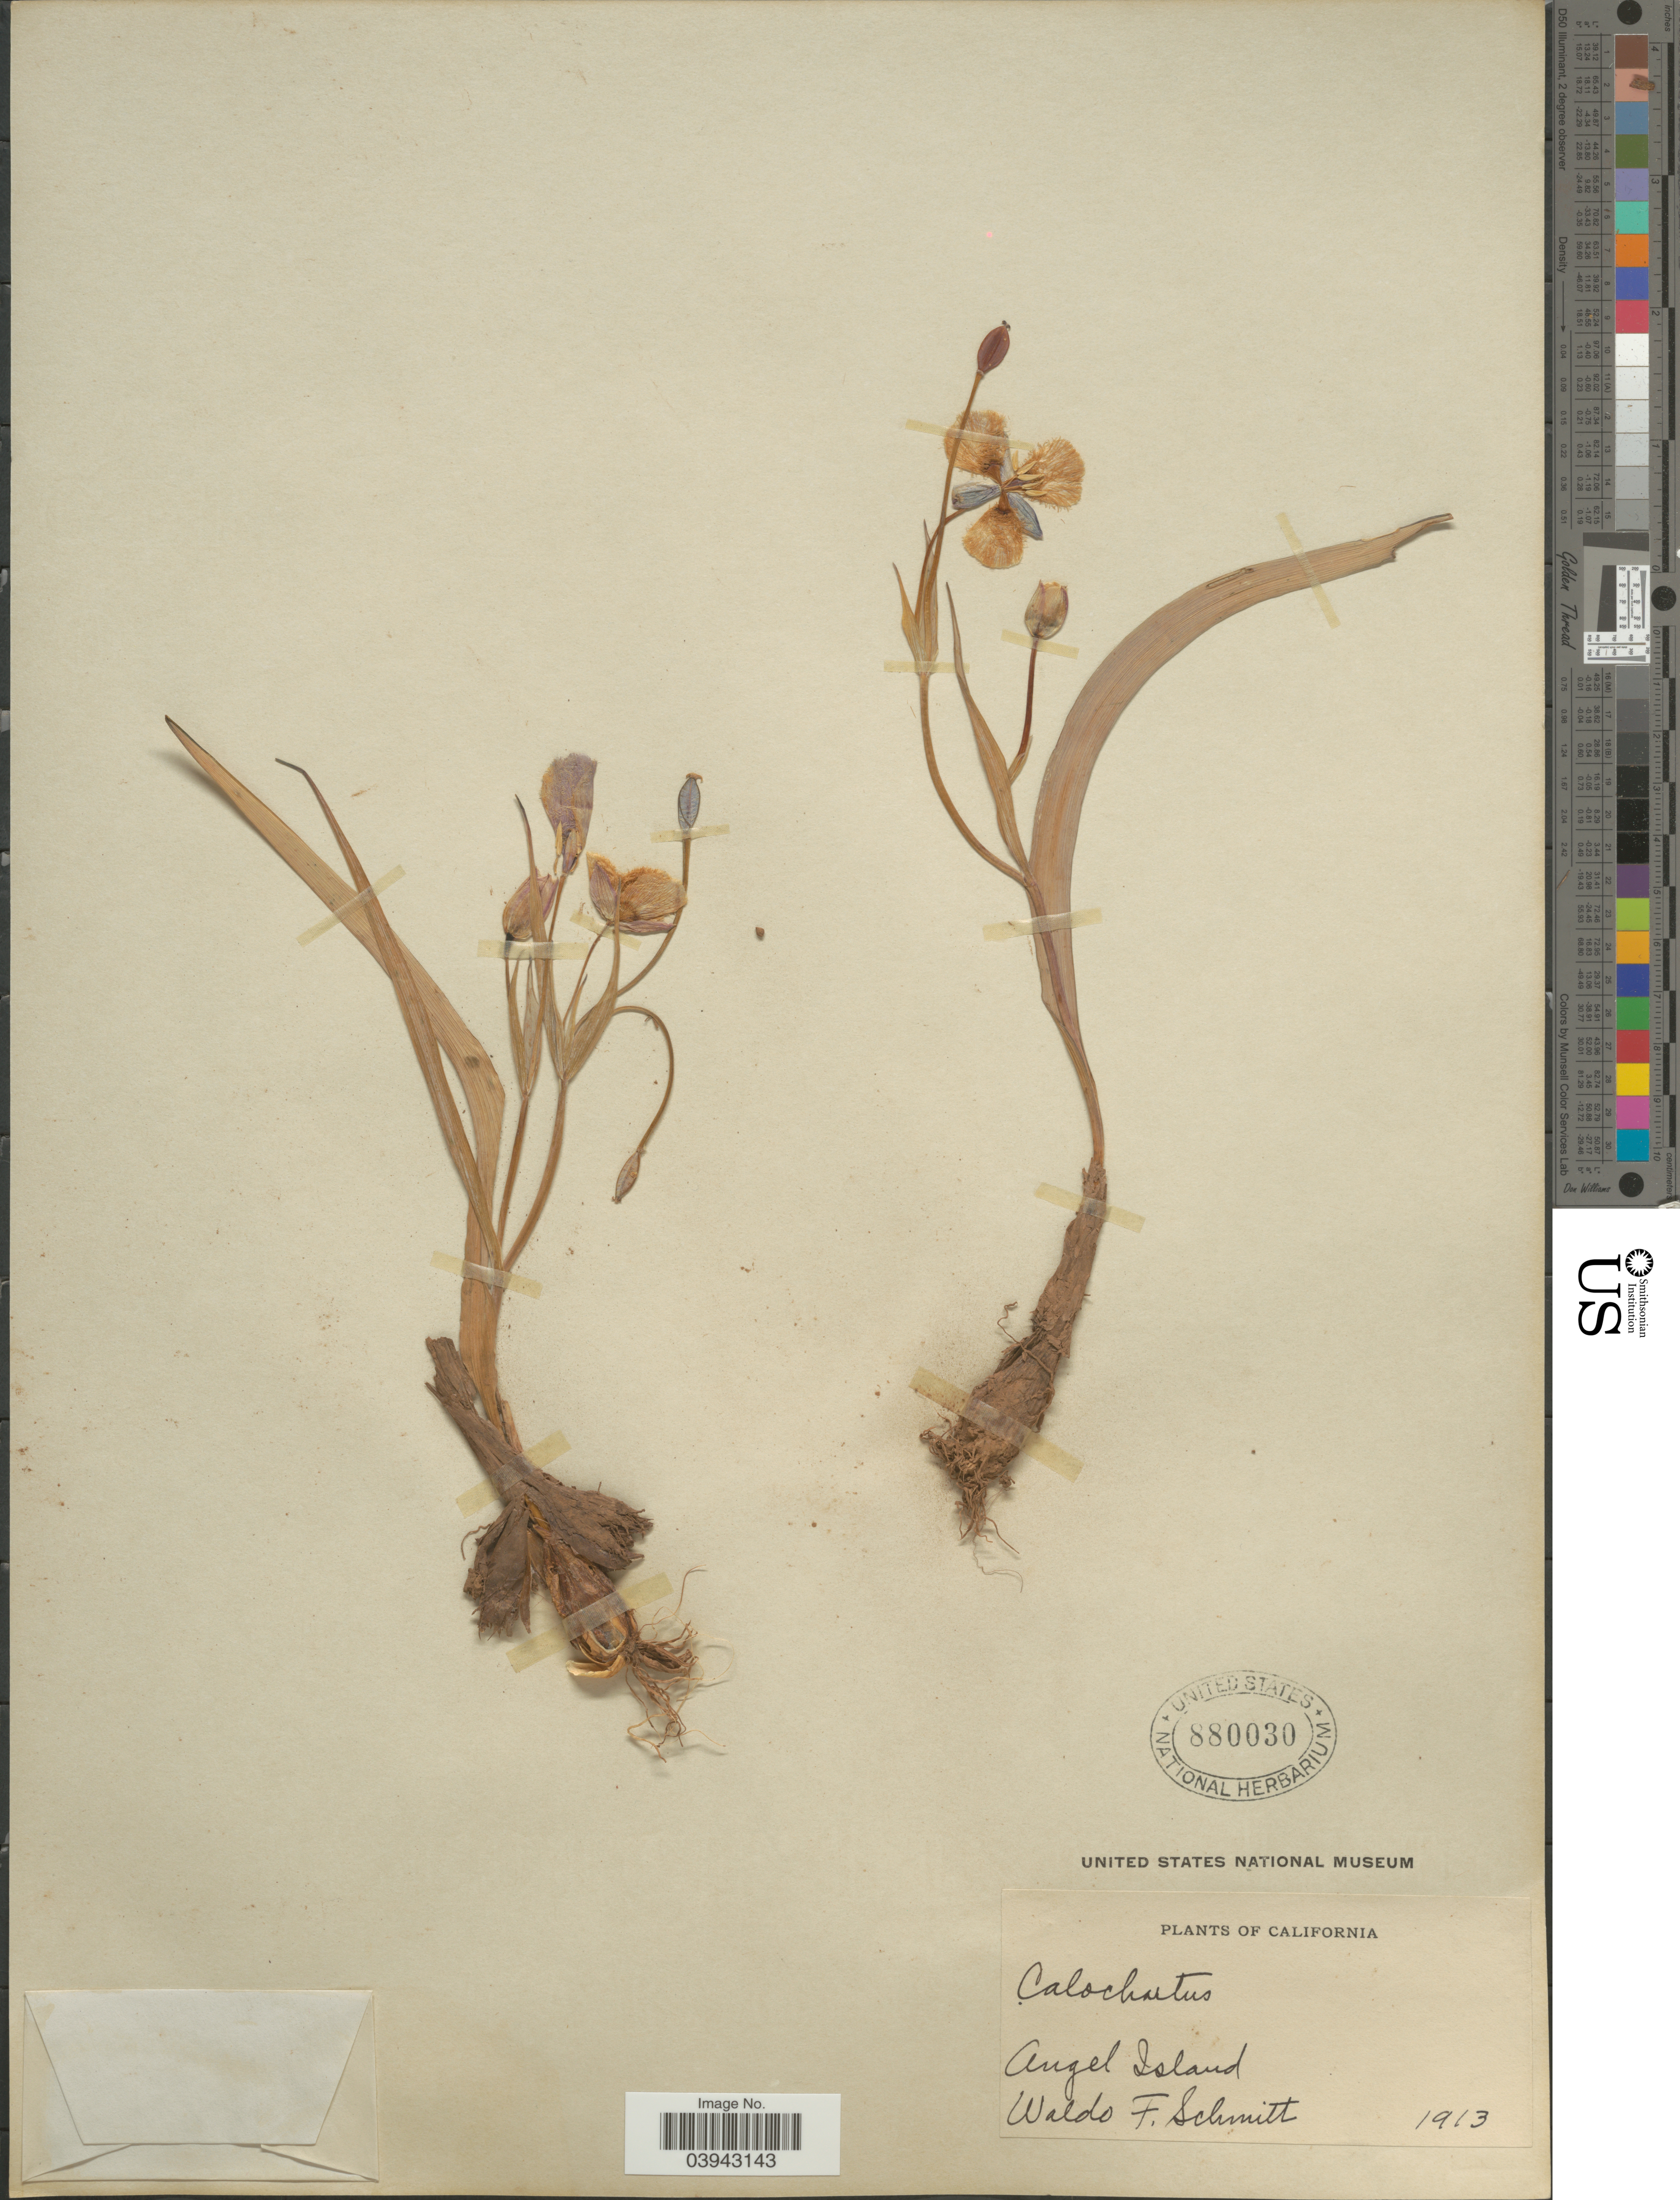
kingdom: Plantae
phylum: Tracheophyta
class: Liliopsida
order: Liliales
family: Liliaceae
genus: Calochortus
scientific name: Calochortus sp.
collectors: W. F. Schmitt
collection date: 1913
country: United States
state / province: California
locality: Angel Island.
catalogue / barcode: US 880030